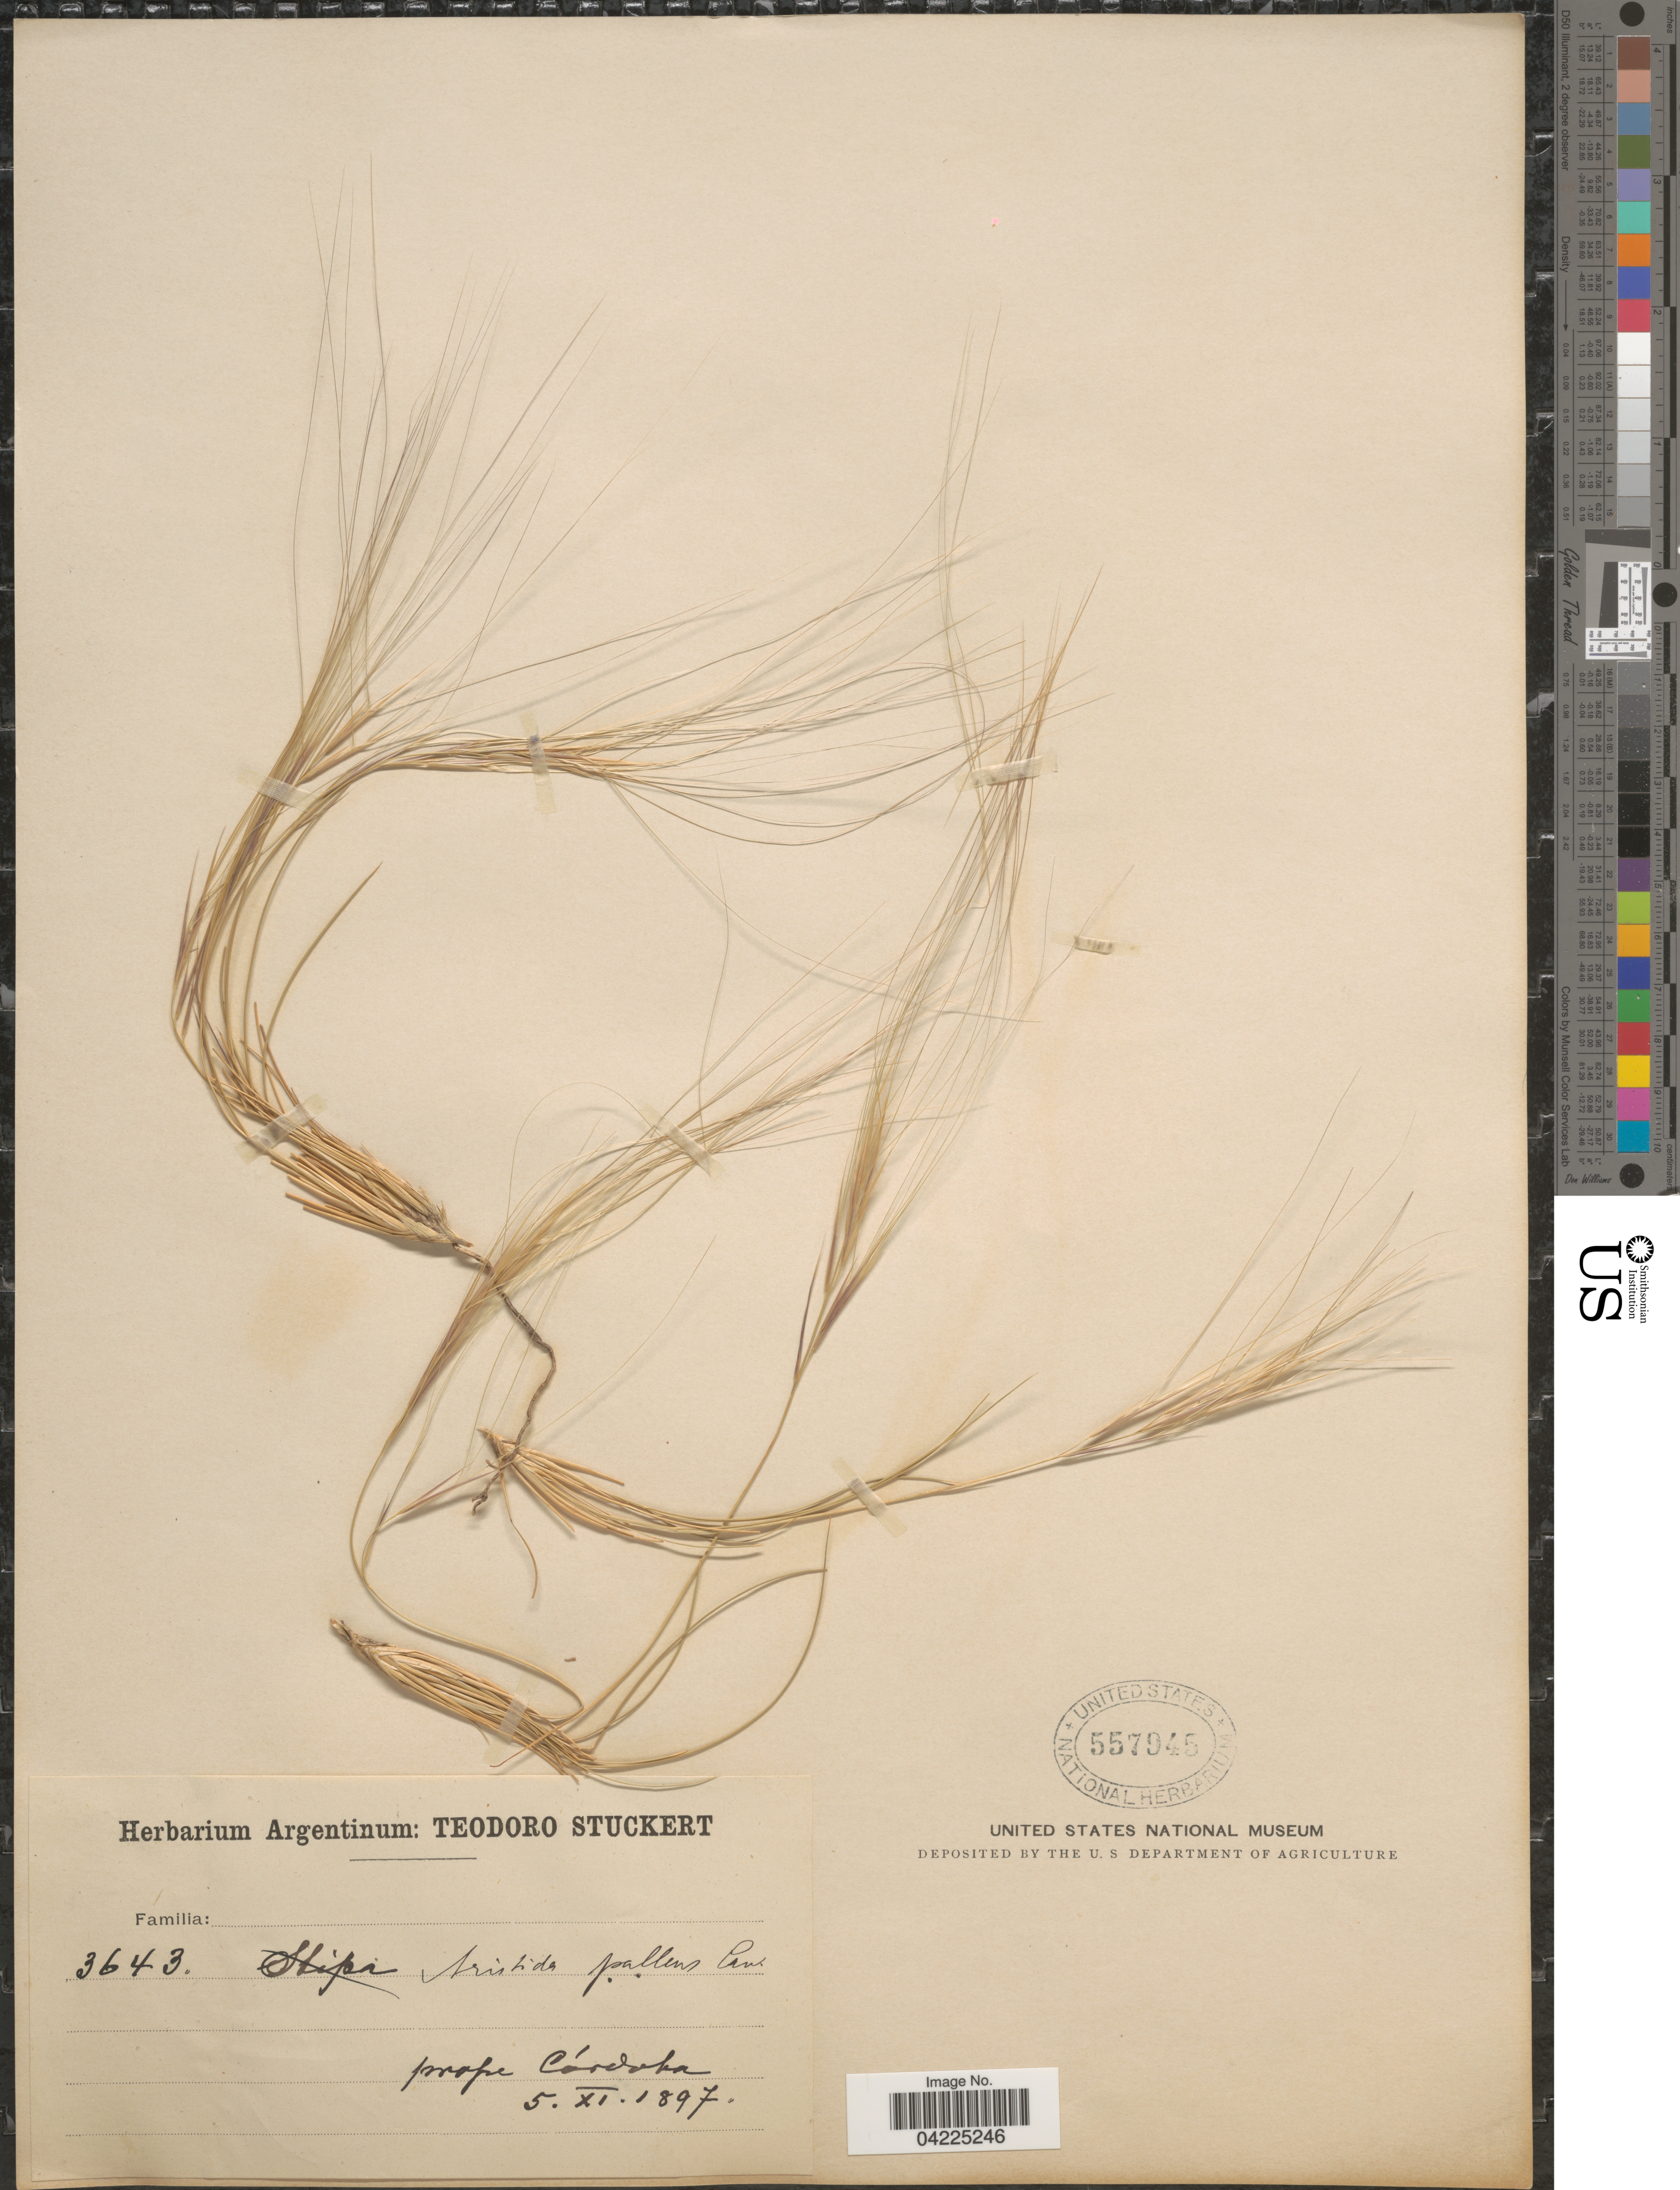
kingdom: Plantae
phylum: Tracheophyta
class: Liliopsida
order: Poales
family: Poaceae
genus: Aristida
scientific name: Aristida pallens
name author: Cav.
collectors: T. Stuckert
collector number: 3643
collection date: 1897-11-05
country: Argentina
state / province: Cordoba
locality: Prope Córdoba.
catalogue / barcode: US 557945